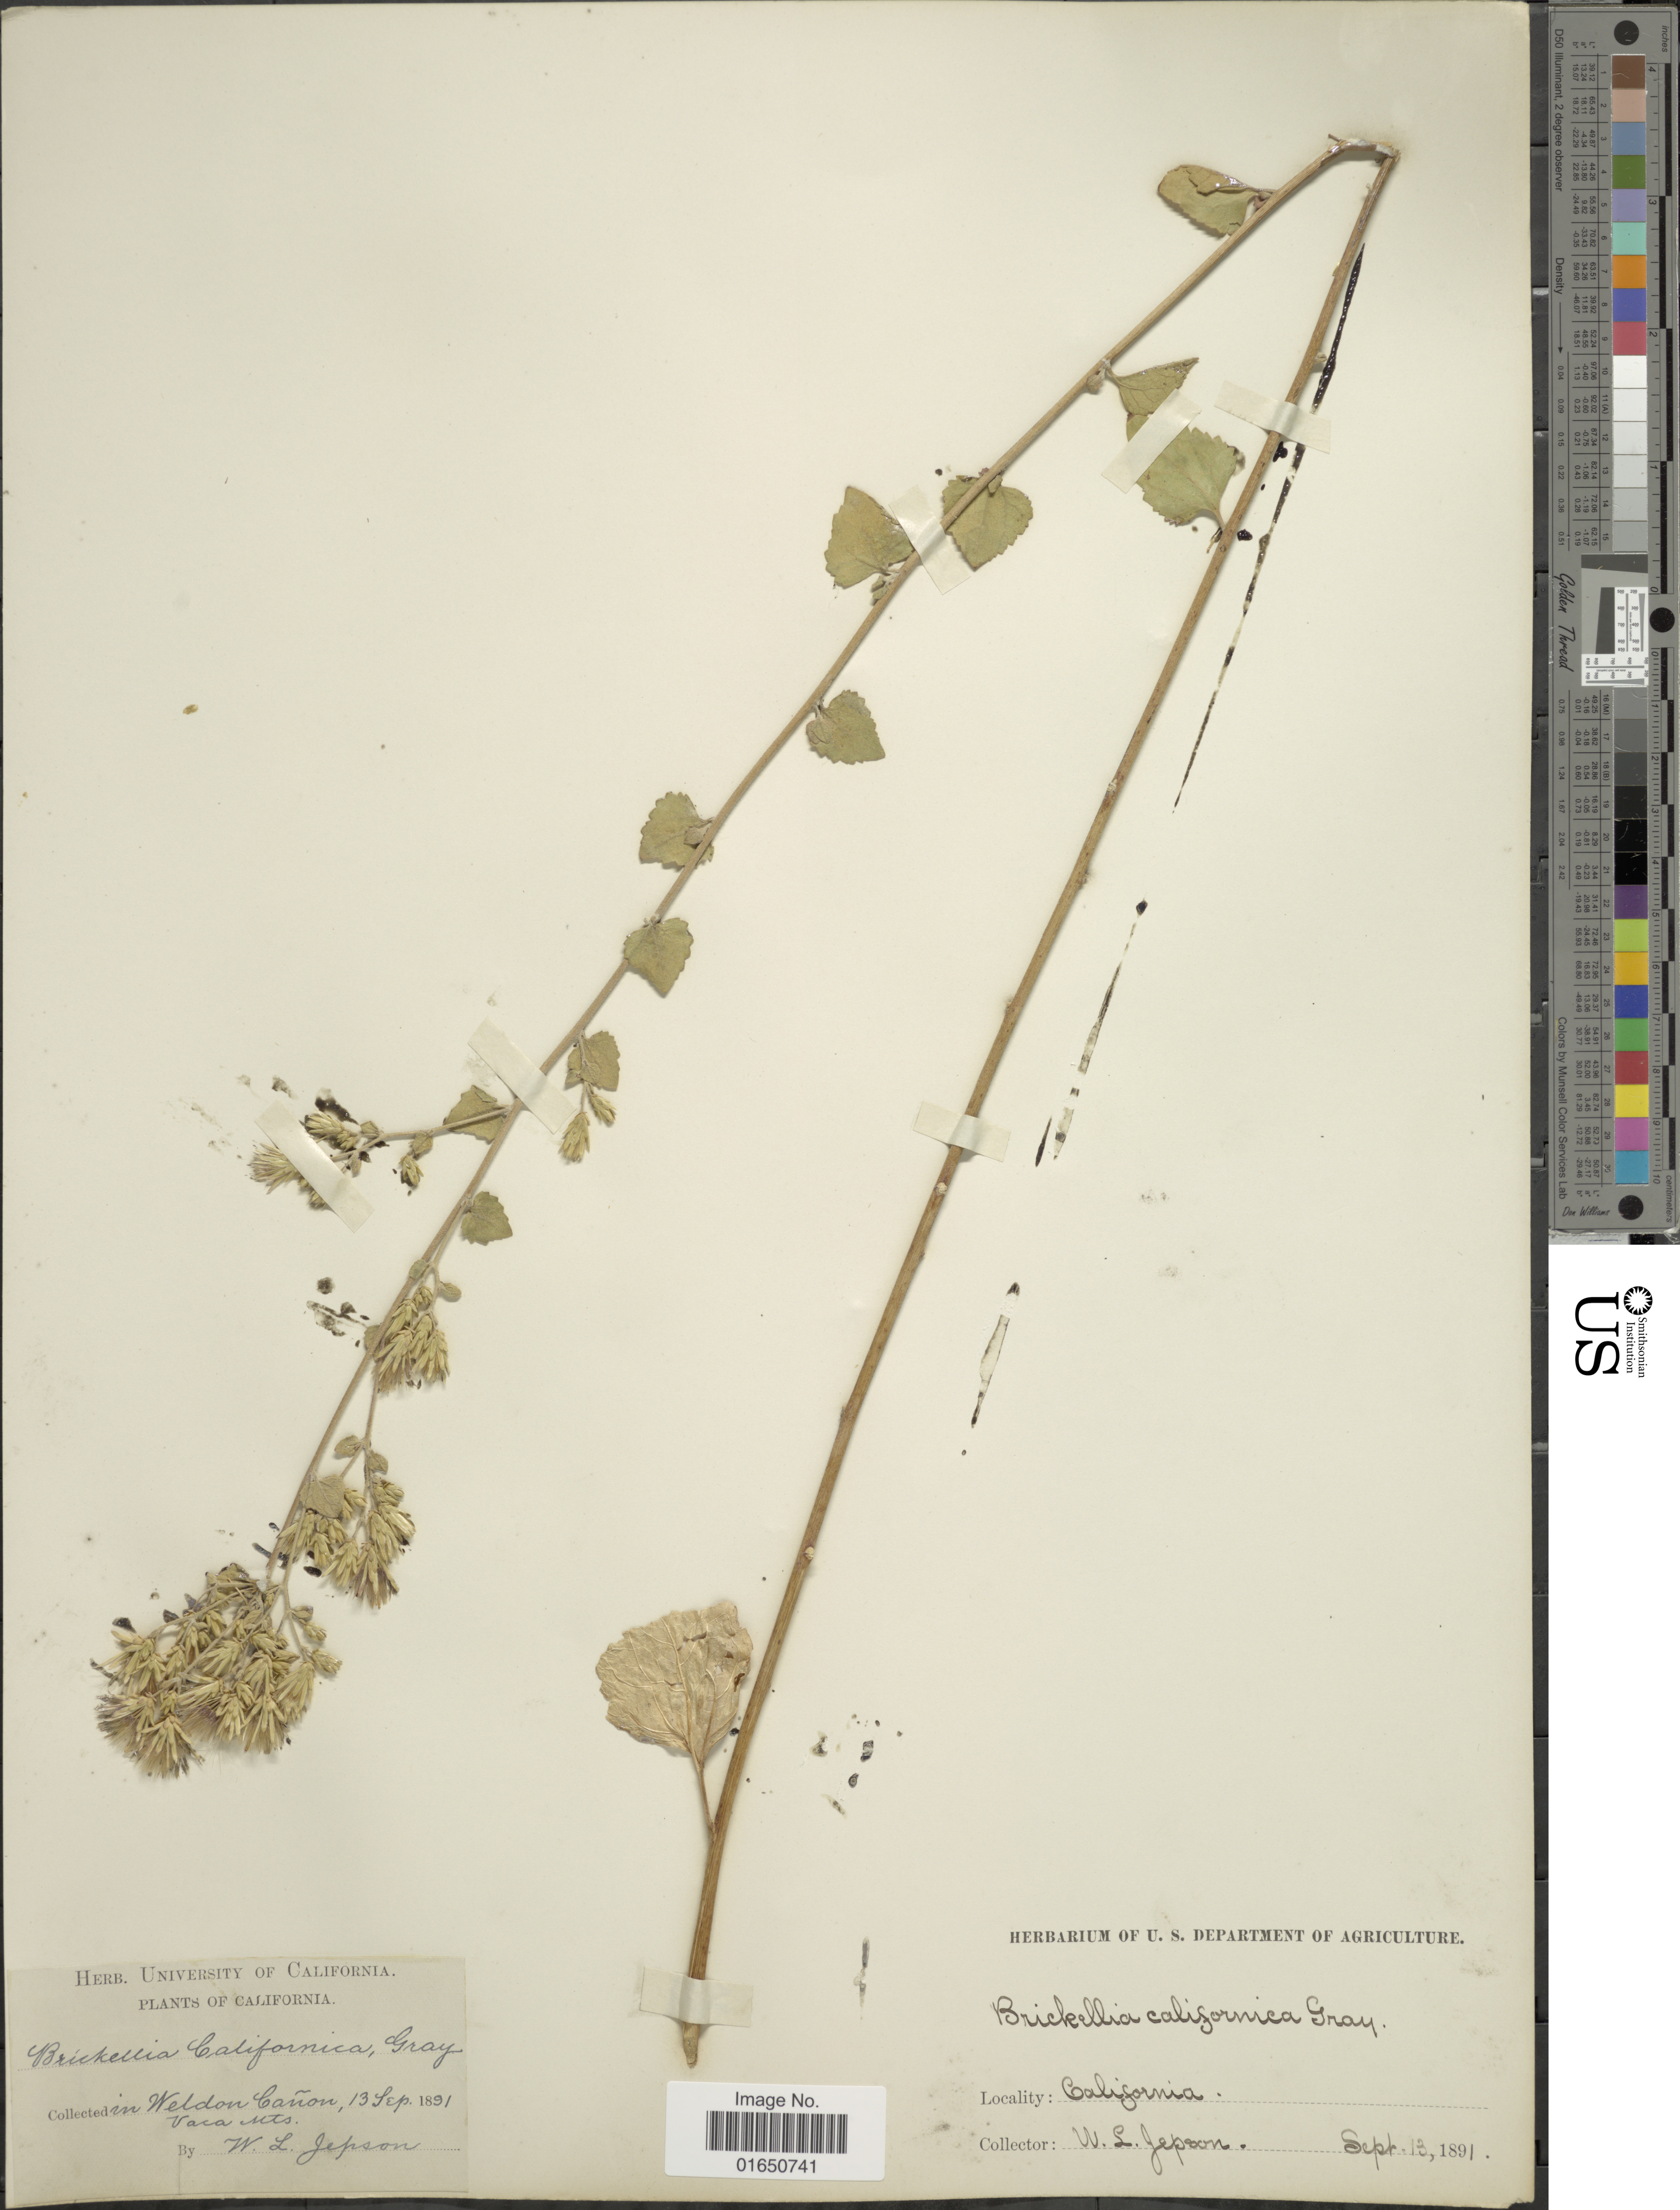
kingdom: Plantae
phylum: Tracheophyta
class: Magnoliopsida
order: Asterales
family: Asteraceae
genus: Brickellia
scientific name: Brickellia californica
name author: (Torr. & A. Gray) A. Gray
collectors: W. L. Jepson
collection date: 1891-09-13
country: United States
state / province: California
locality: In Weldon Canon Vaca Mts